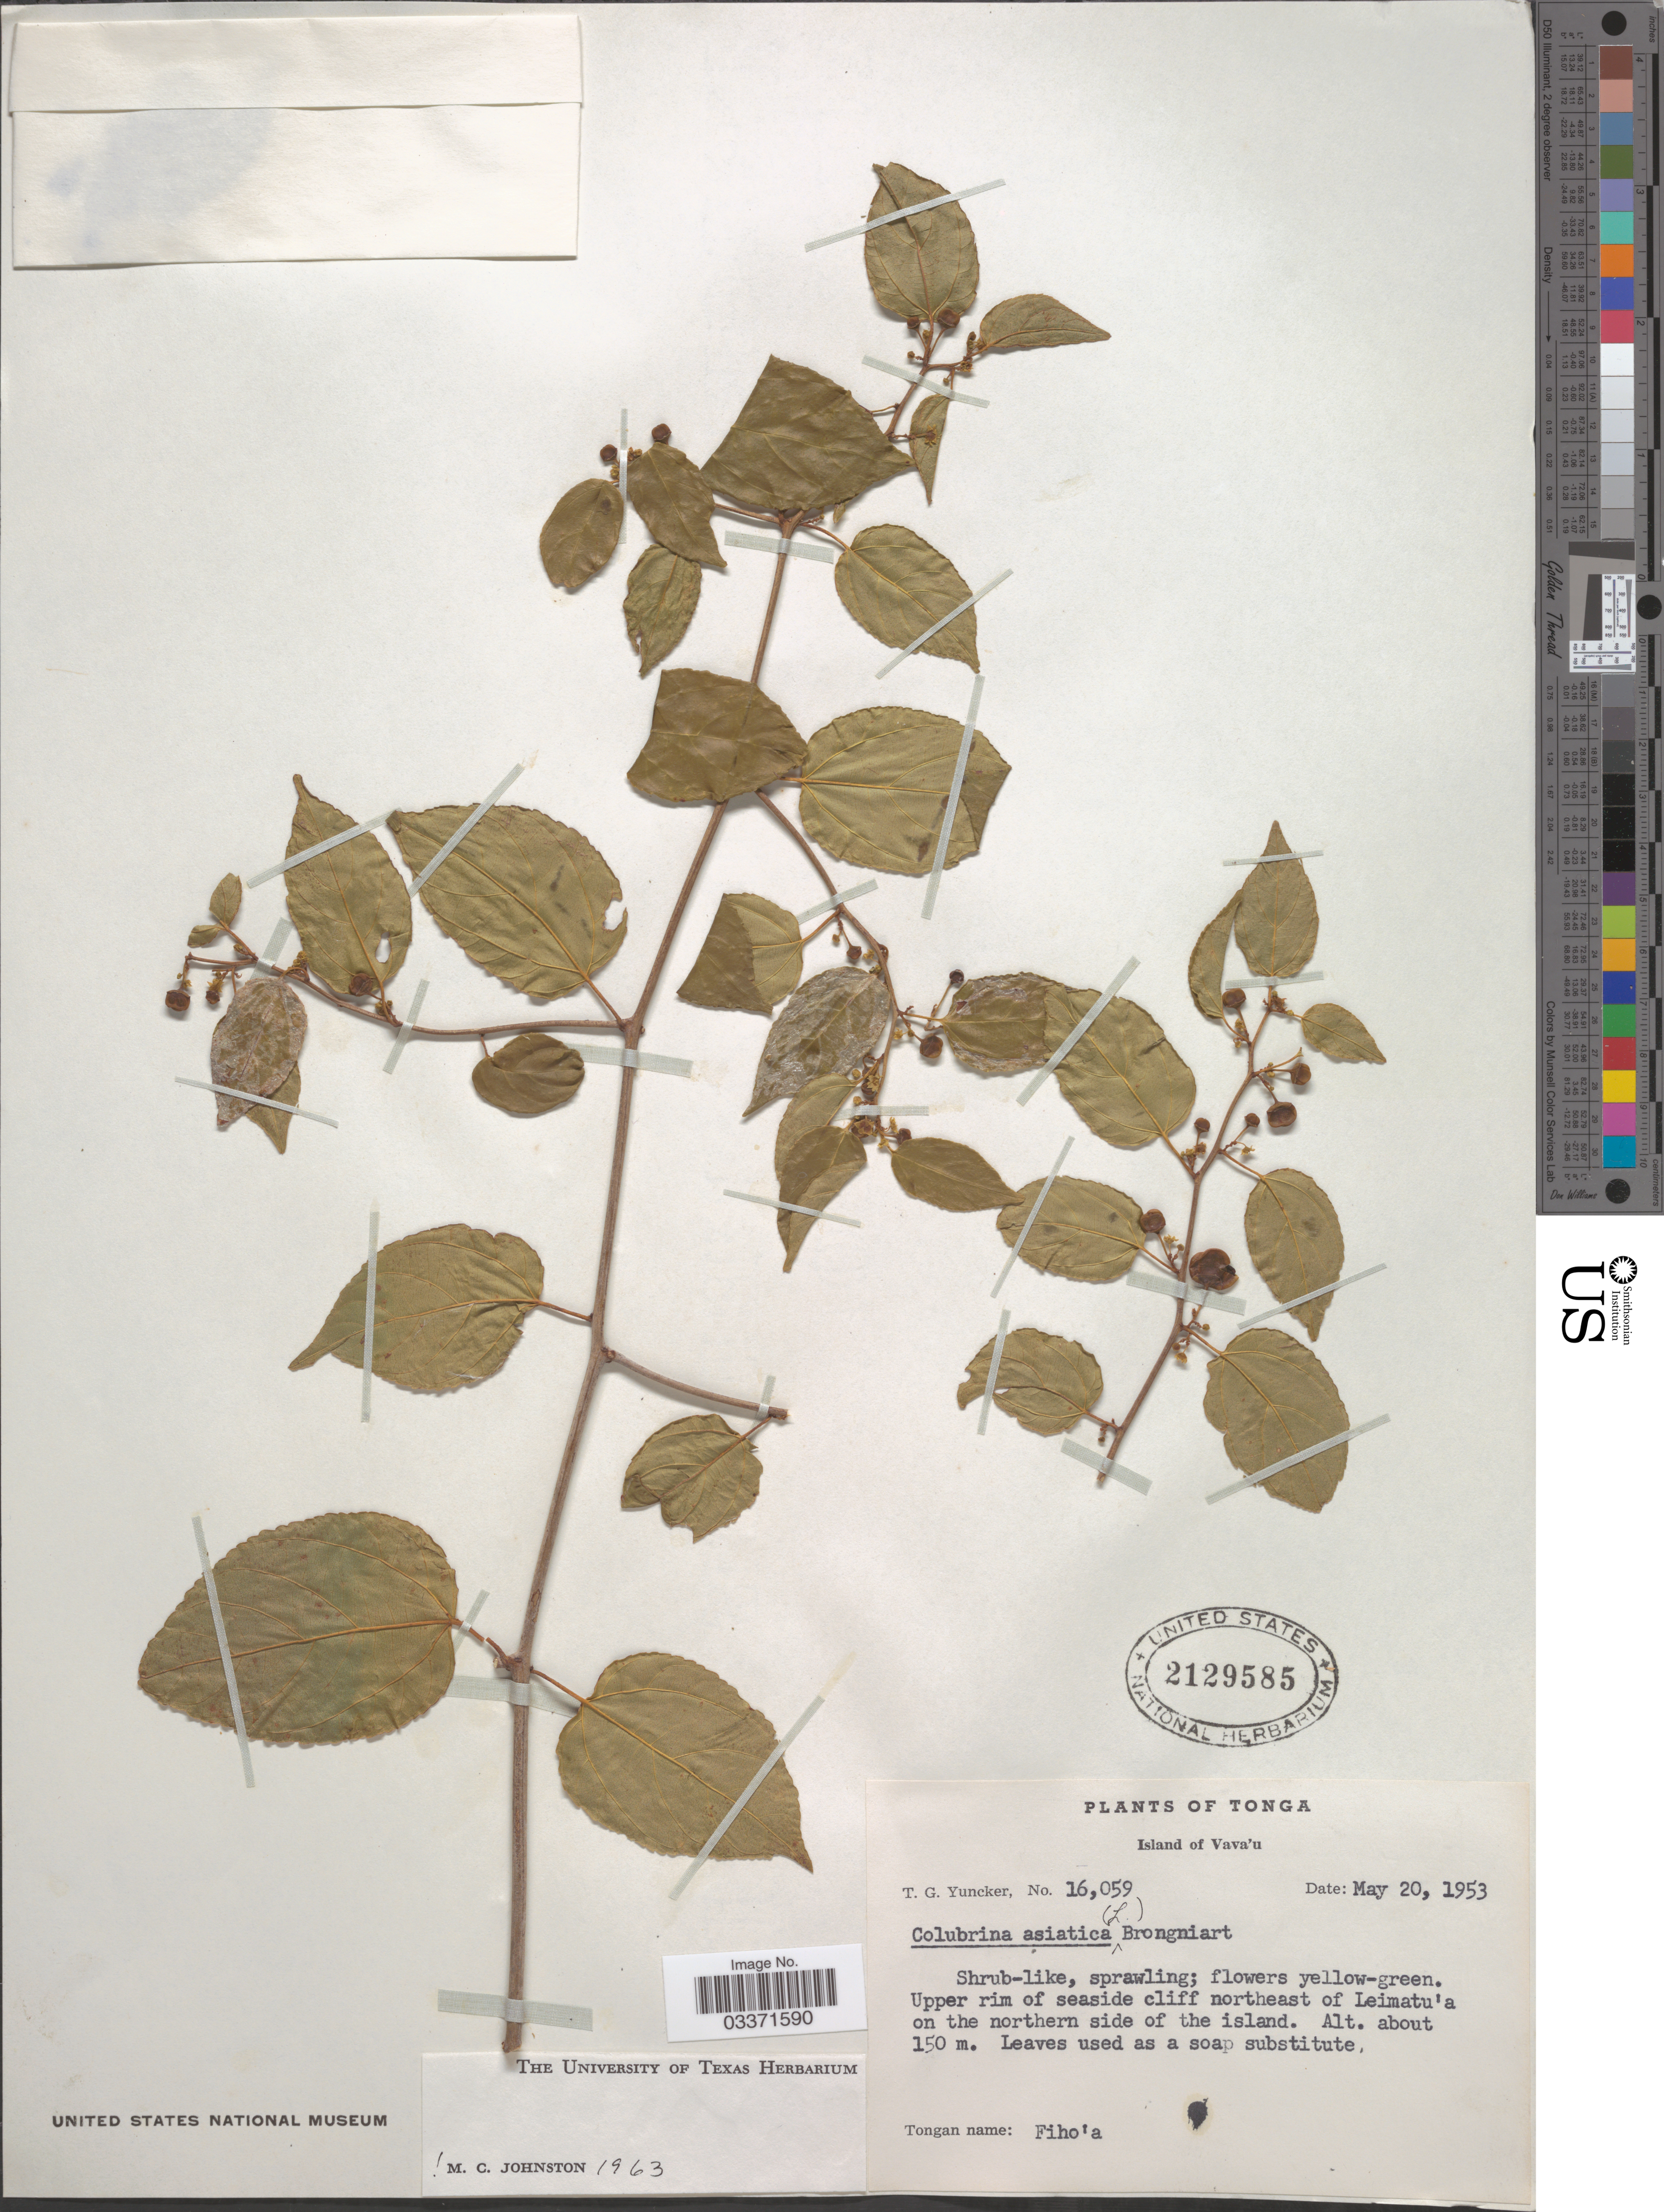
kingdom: Plantae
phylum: Tracheophyta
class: Magnoliopsida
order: Rosales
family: Rhamnaceae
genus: Colubrina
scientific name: Colubrina asiatica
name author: (L.) Brongn.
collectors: T. G. Yuncker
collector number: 16059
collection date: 1953-05-20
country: Tonga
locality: Island of Vava'u, Upper rim of seaside cliff northeast of Leimatu'a on the northern side of the island.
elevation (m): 150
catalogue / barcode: US 2129585